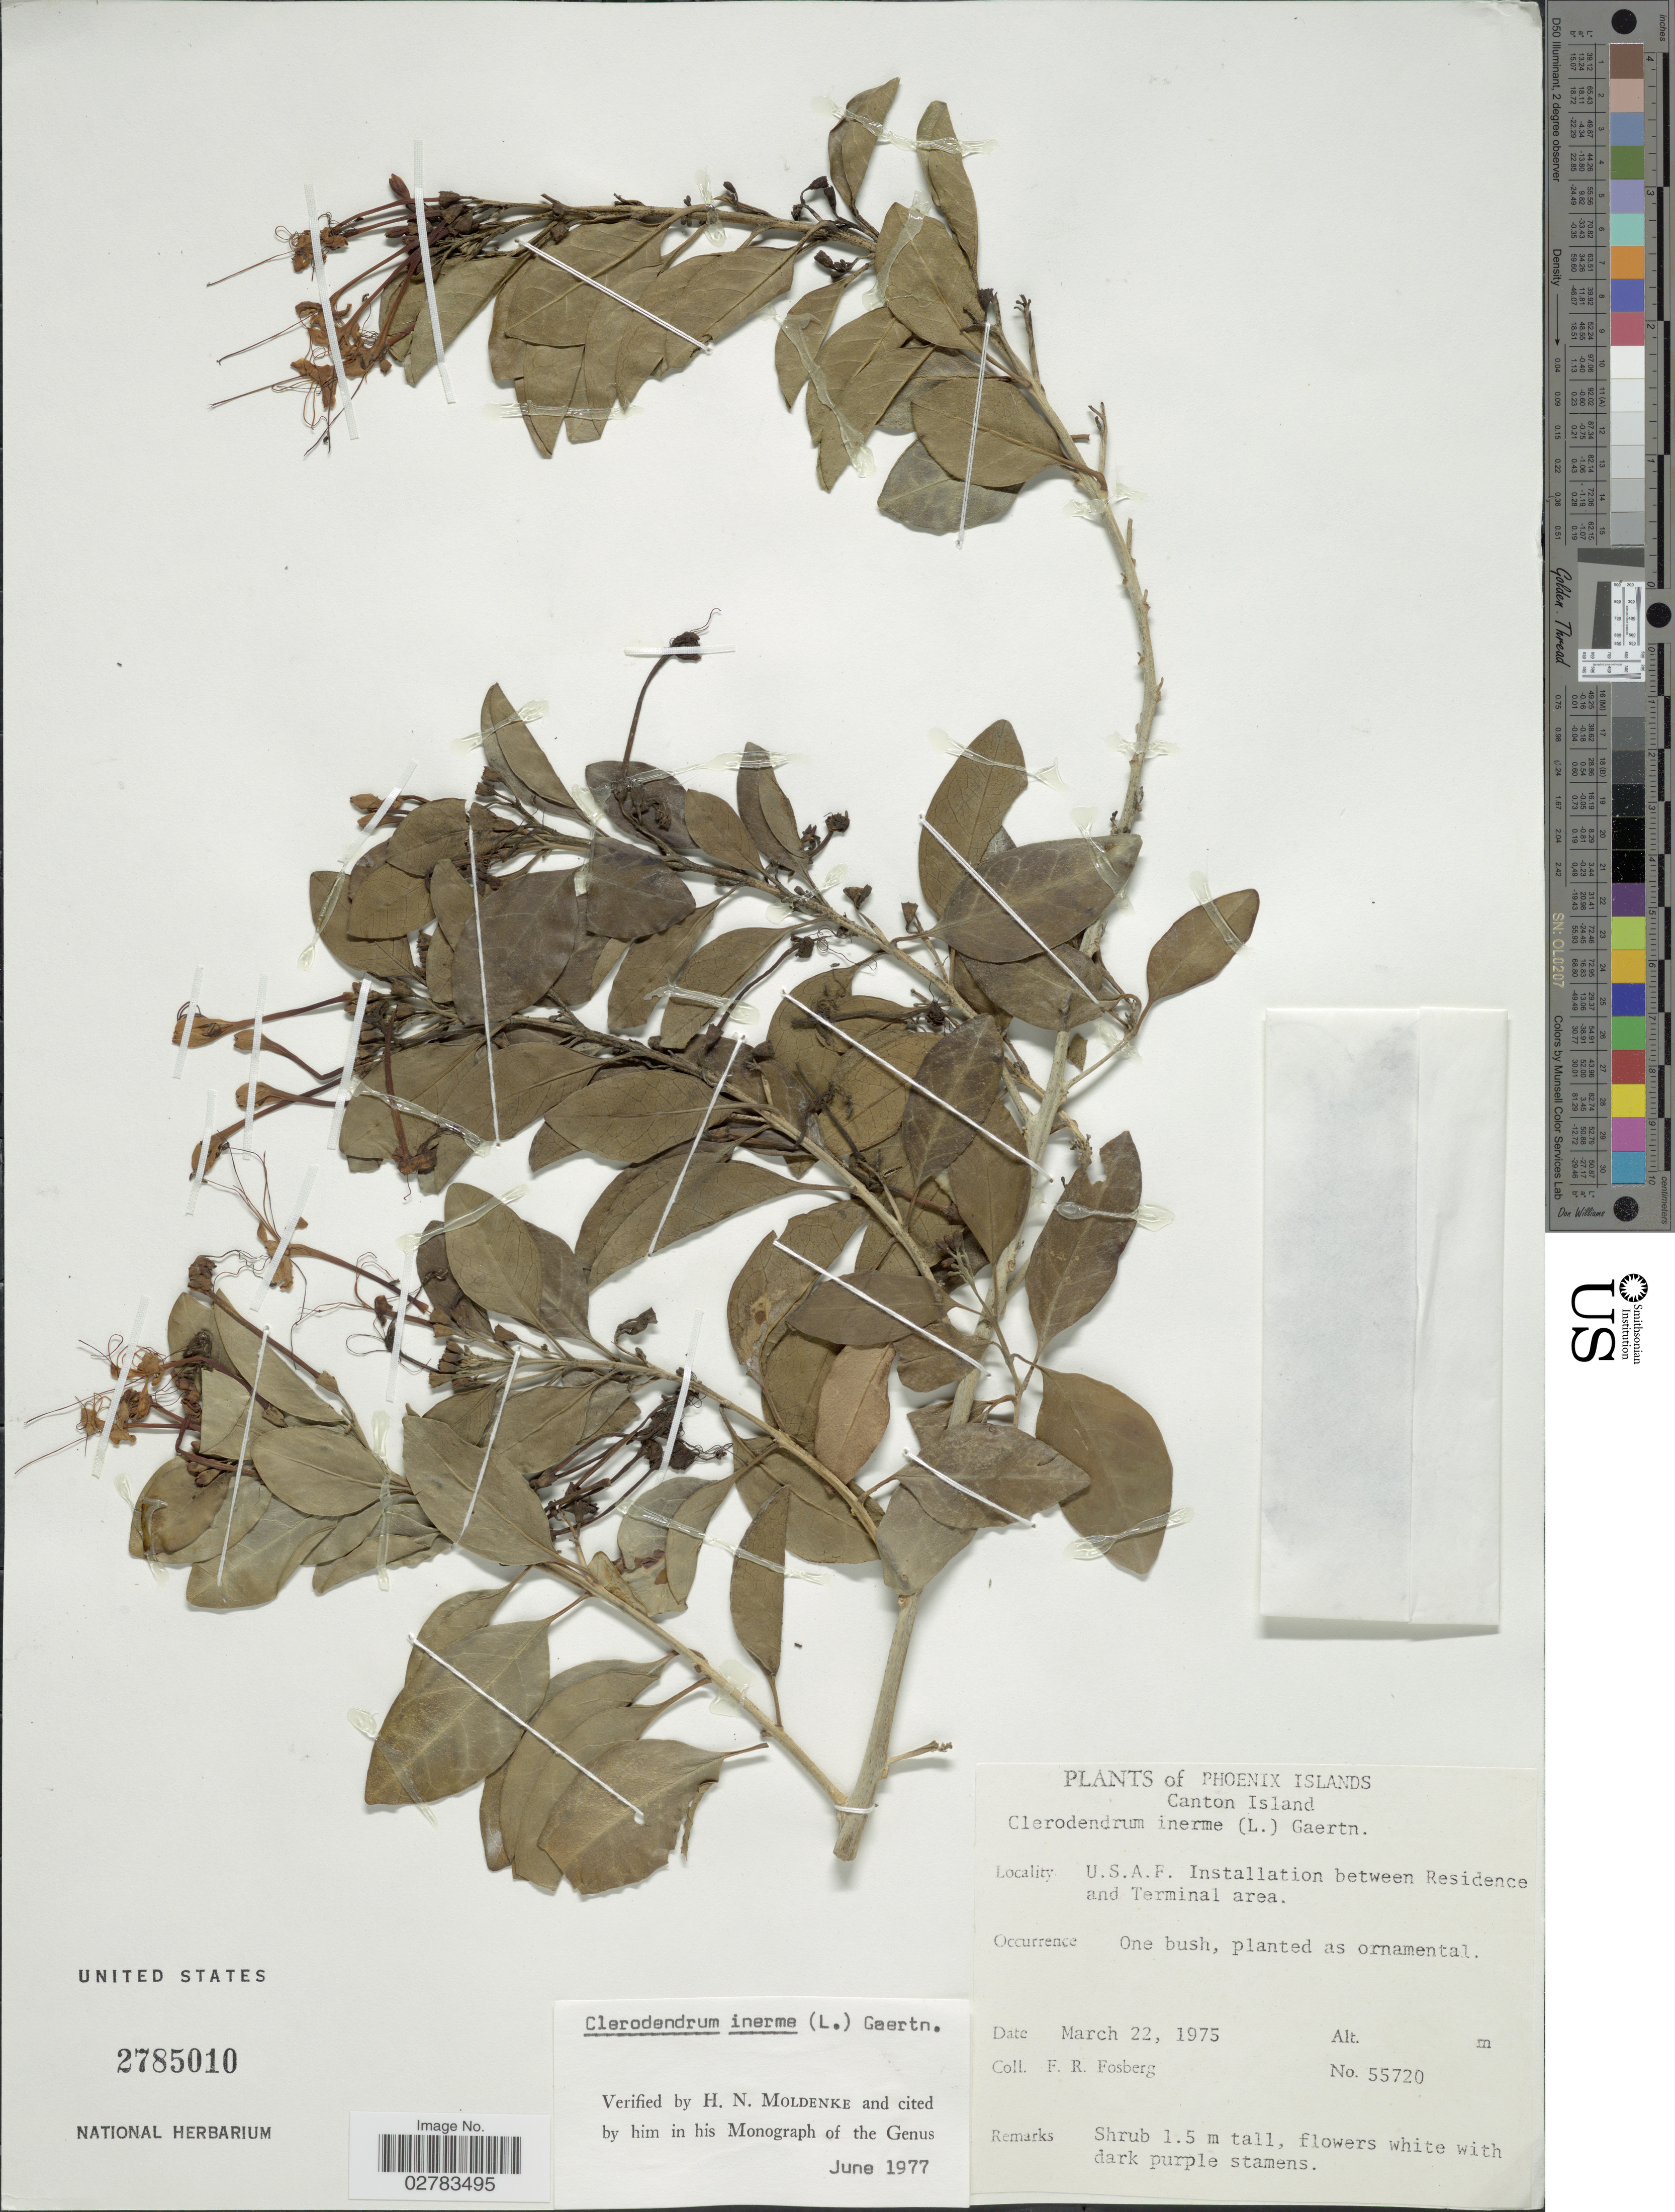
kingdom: Plantae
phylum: Tracheophyta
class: Magnoliopsida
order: Lamiales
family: Lamiaceae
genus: Clerodendrum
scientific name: Clerodendrum inerme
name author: (L.) Gaertn.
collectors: F. R. Fosberg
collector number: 55720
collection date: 1975-03-22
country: Kiribati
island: Kanton [Canton] Atoll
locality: Phoenix Islands, Canton Island, U.S.A.F. Installation between Residence and Terminal area.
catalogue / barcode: US 2785010